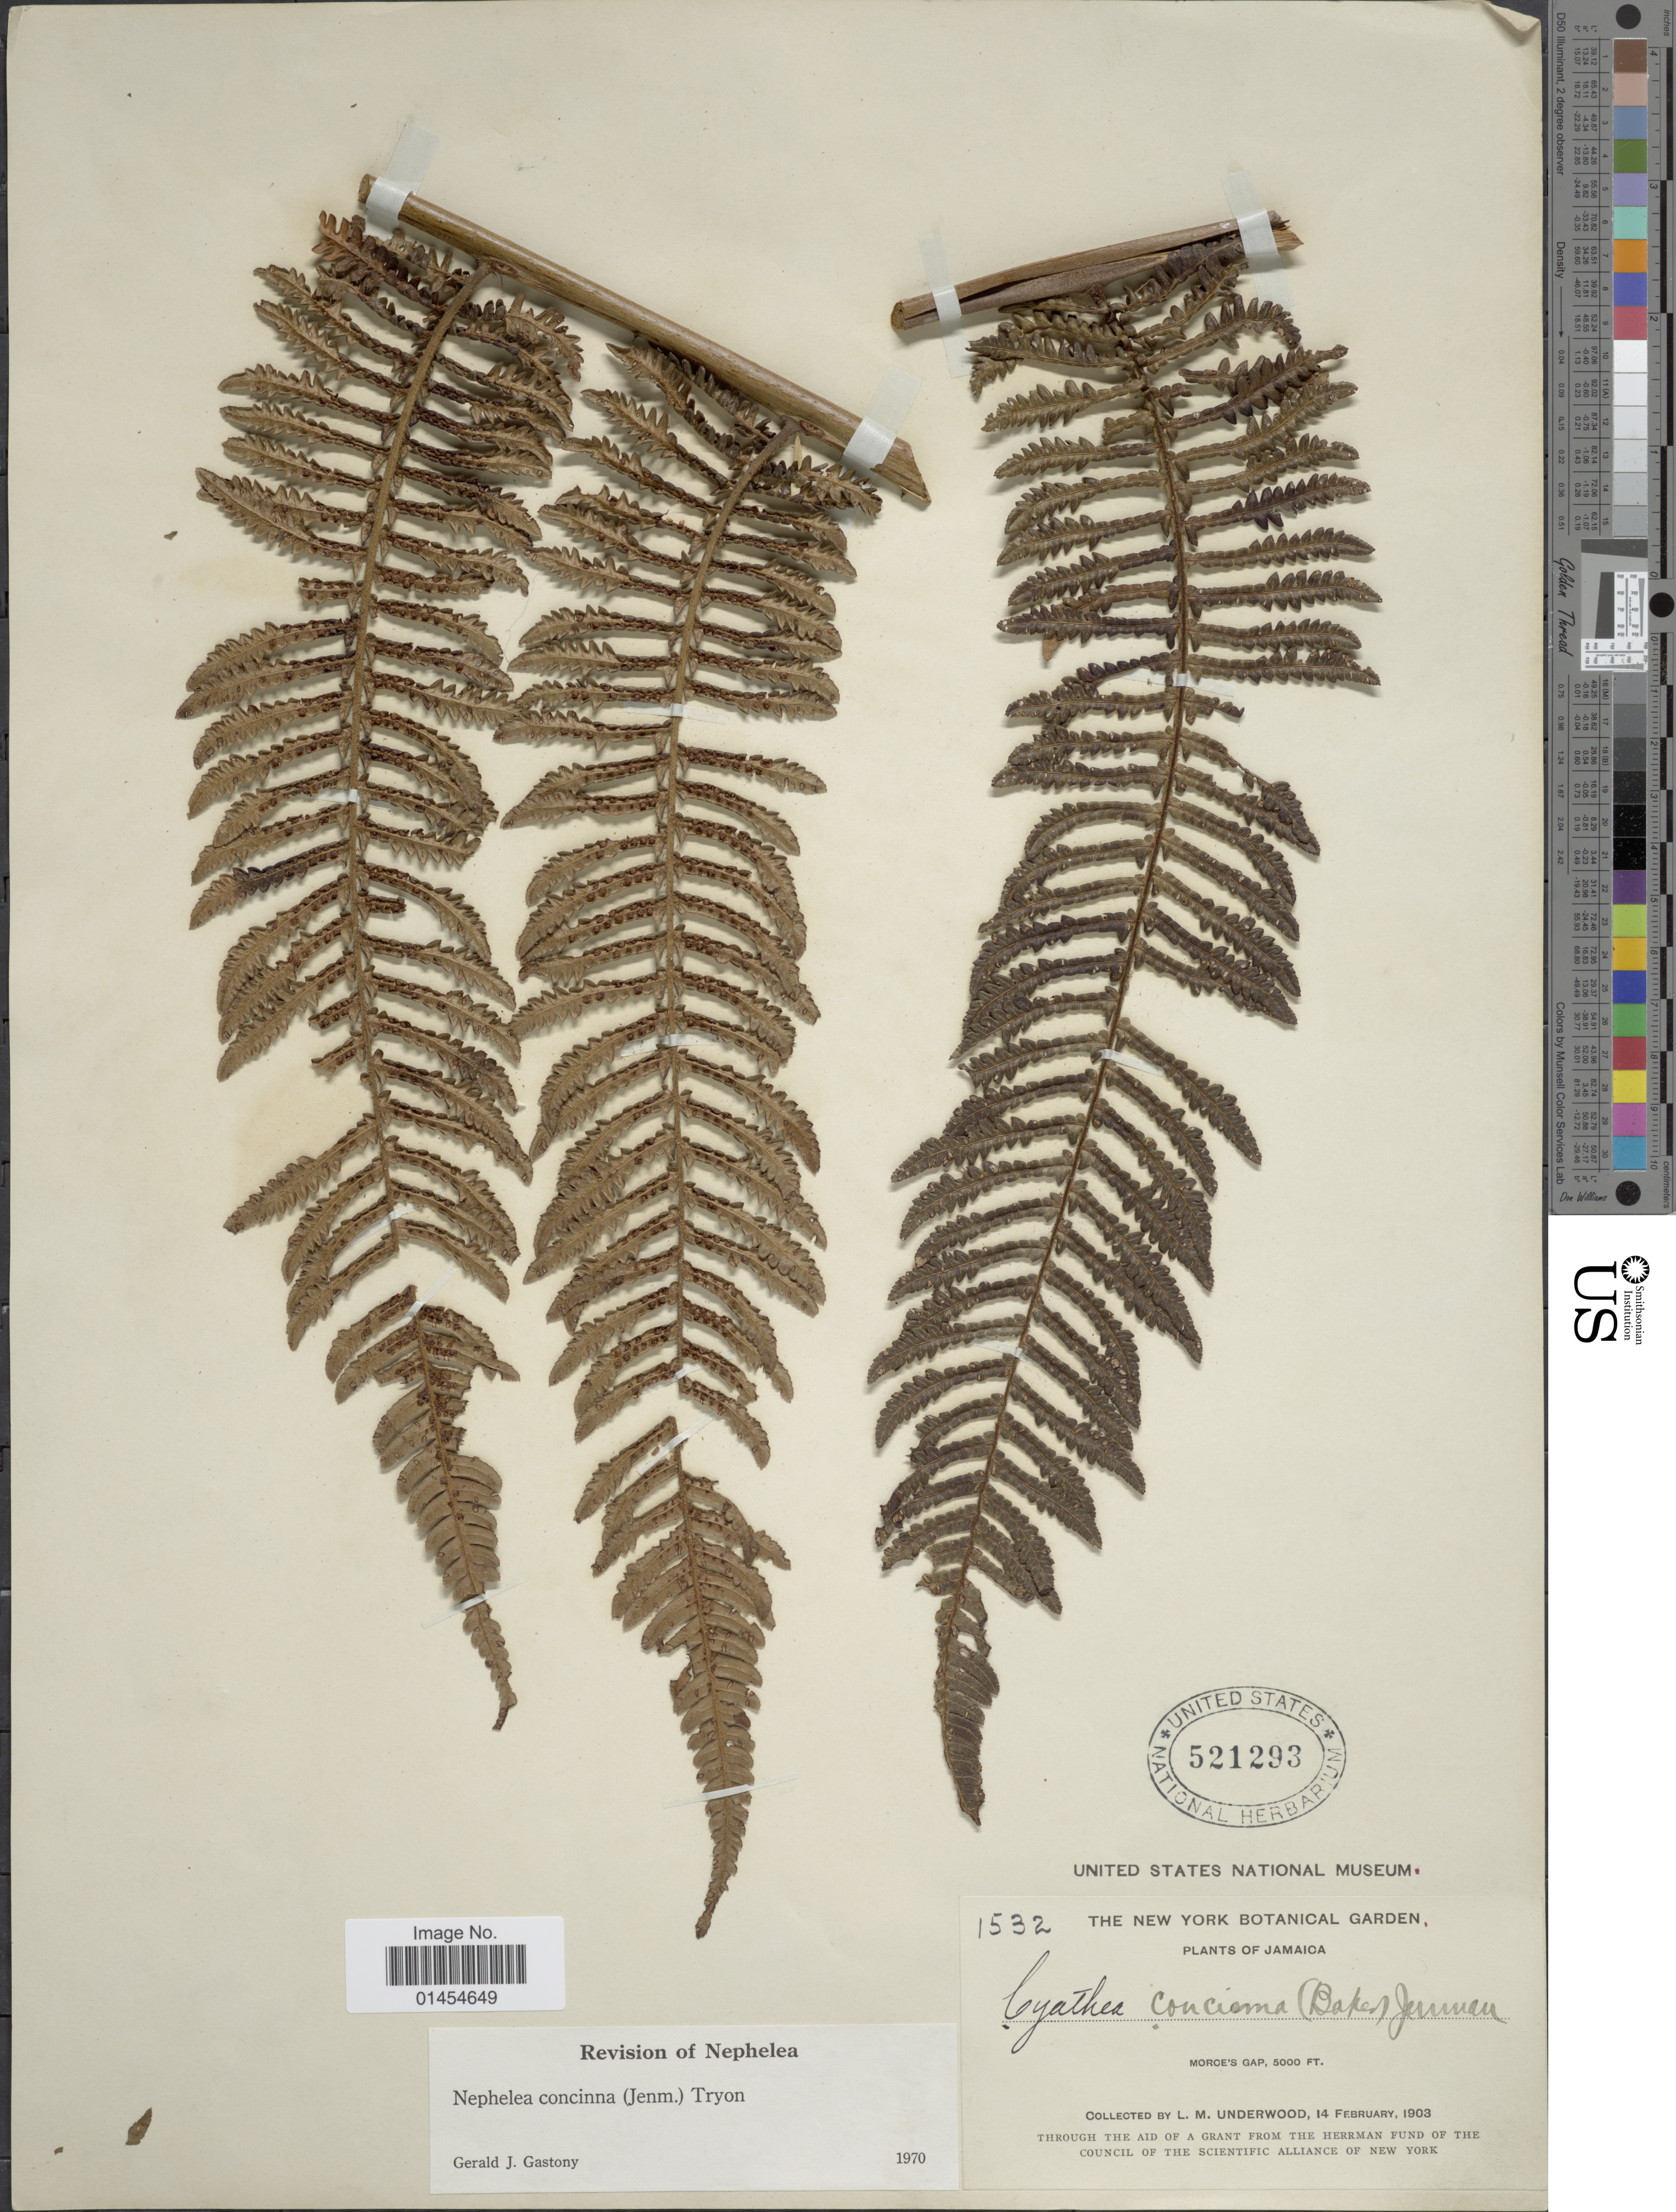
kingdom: Plantae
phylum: Tracheophyta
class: Polypodiopsida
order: Cyatheales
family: Cyatheaceae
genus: Alsophila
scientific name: Alsophila concinna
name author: Baker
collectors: L. M. Underwood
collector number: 1532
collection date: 1903-02-14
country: Jamaica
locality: Moroe's Gap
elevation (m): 1524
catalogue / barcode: US 521293